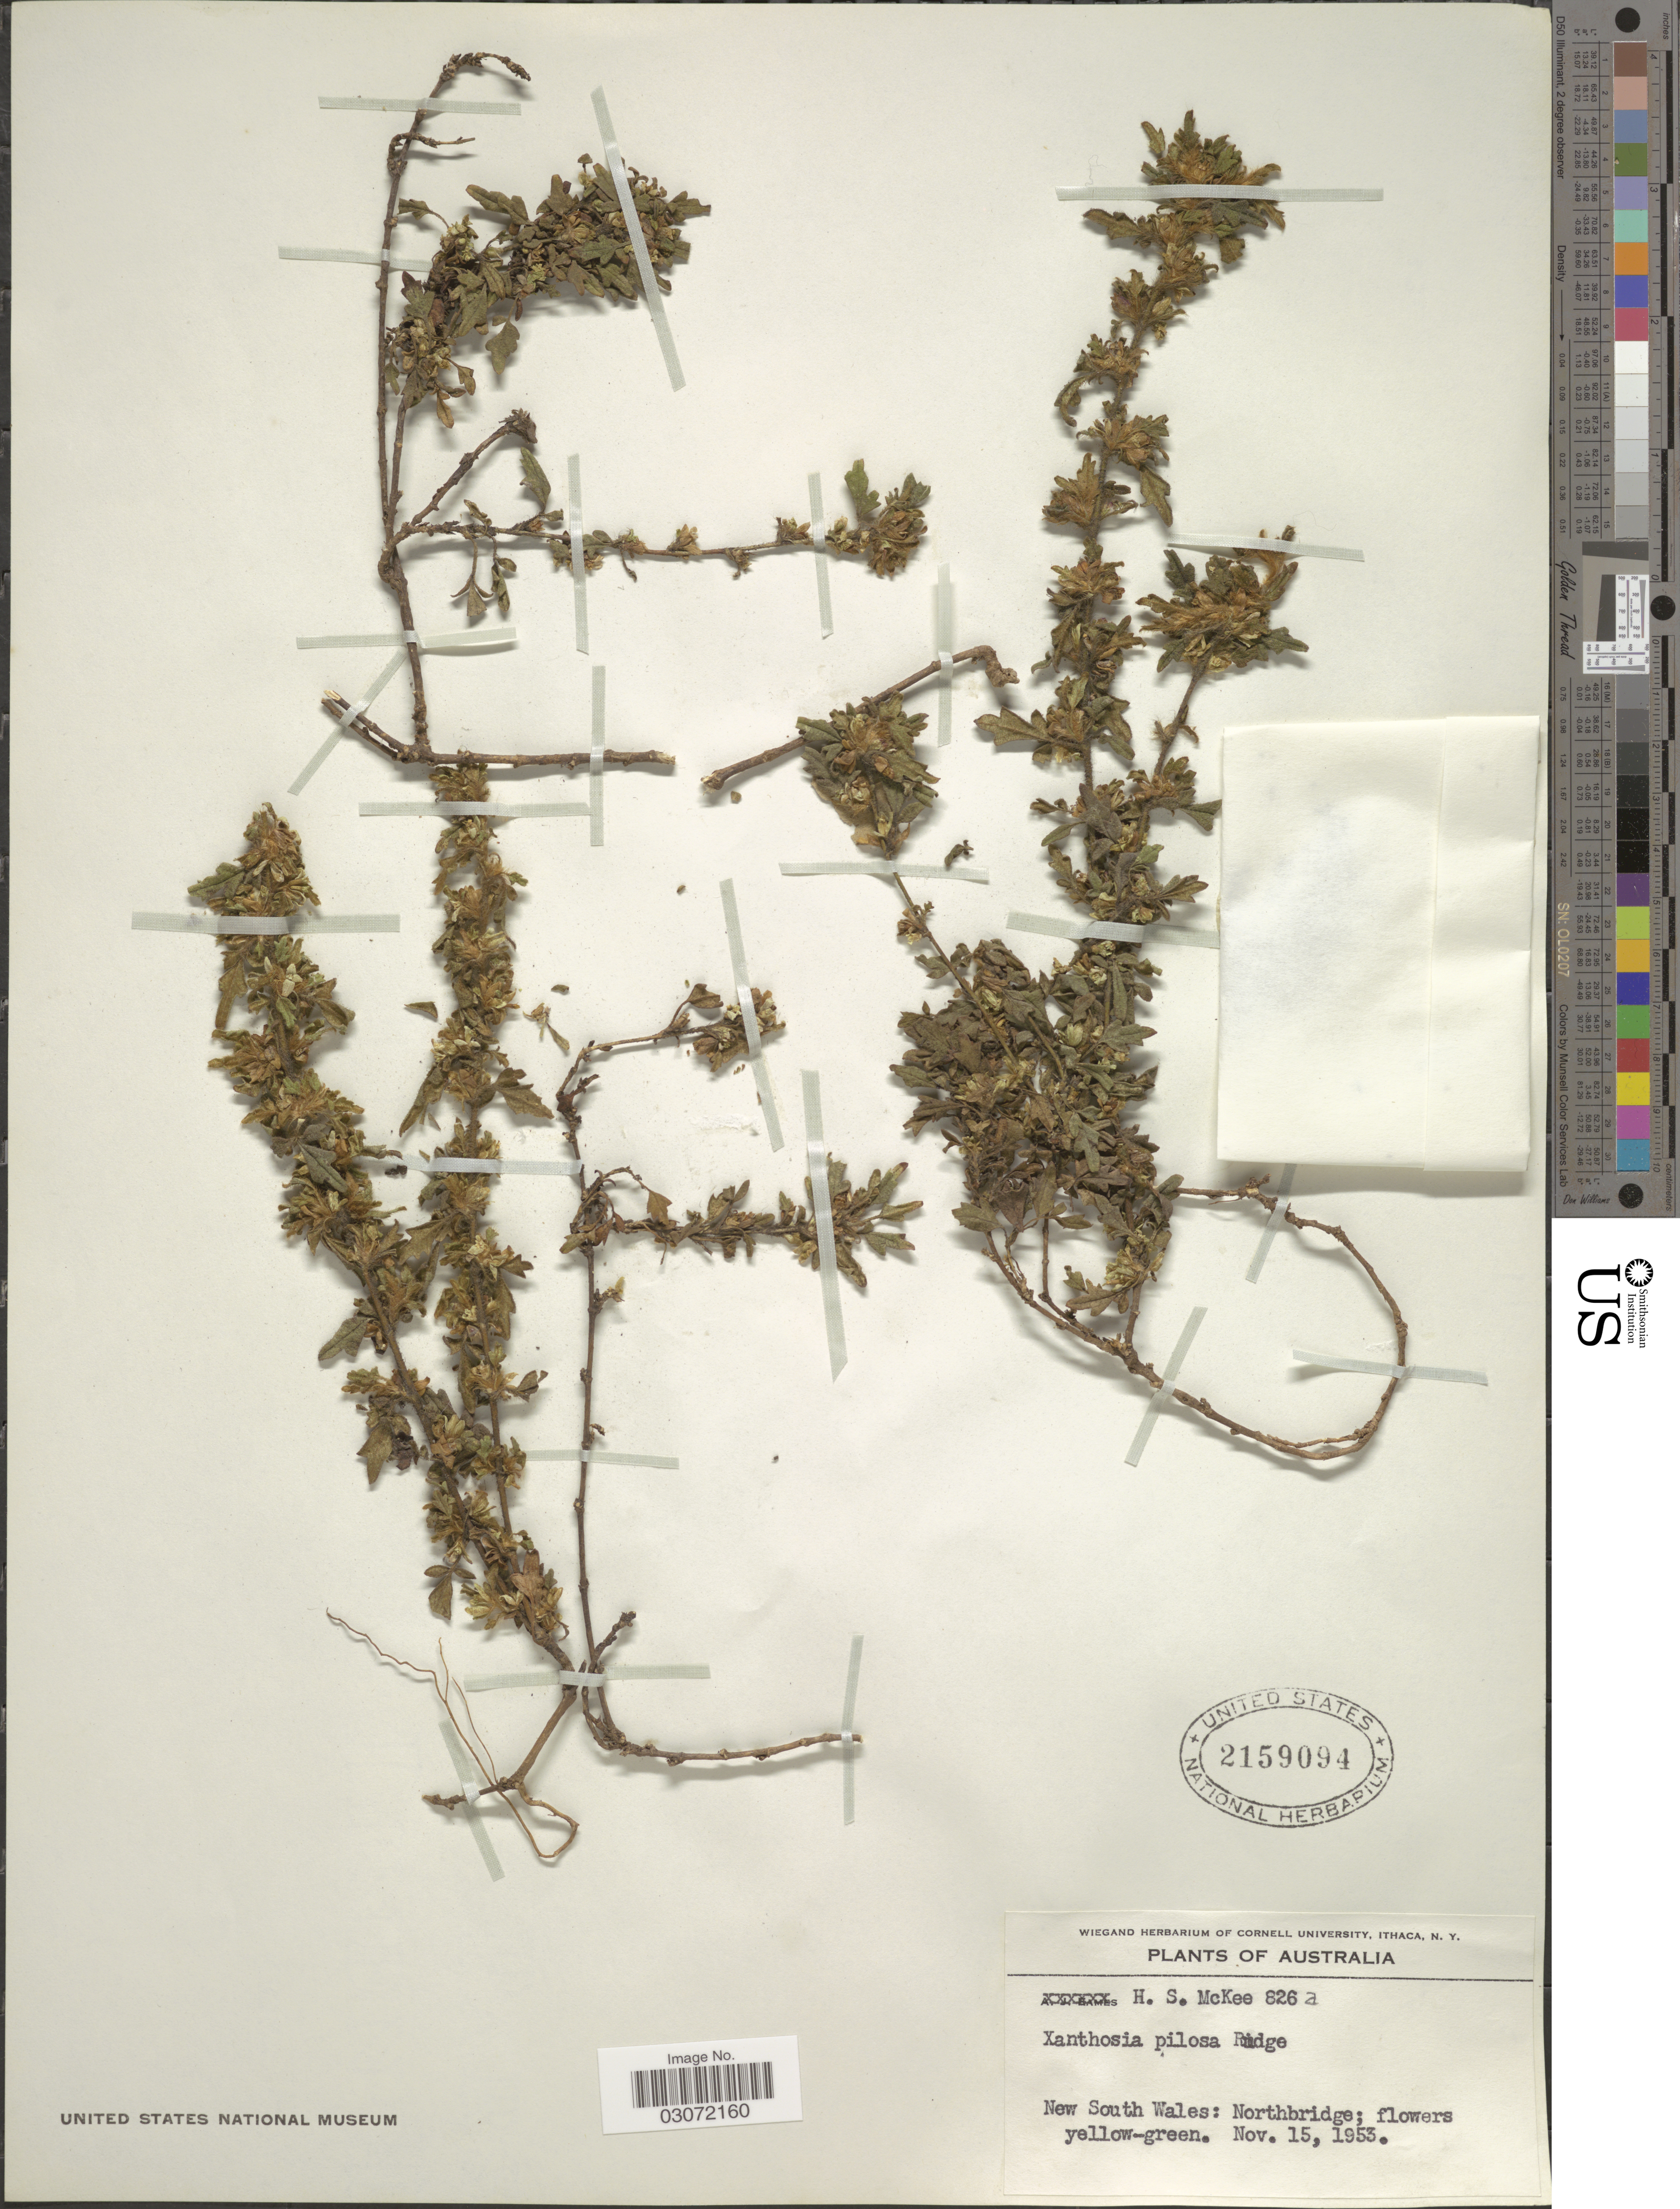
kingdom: Plantae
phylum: Tracheophyta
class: Magnoliopsida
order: Apiales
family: Apiaceae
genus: Xanthosia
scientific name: Xanthosia pilosa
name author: Rudge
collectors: H. S. McKee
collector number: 826a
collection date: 1953-11-15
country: Australia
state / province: New South Wales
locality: Northbridge.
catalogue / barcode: US 2159094